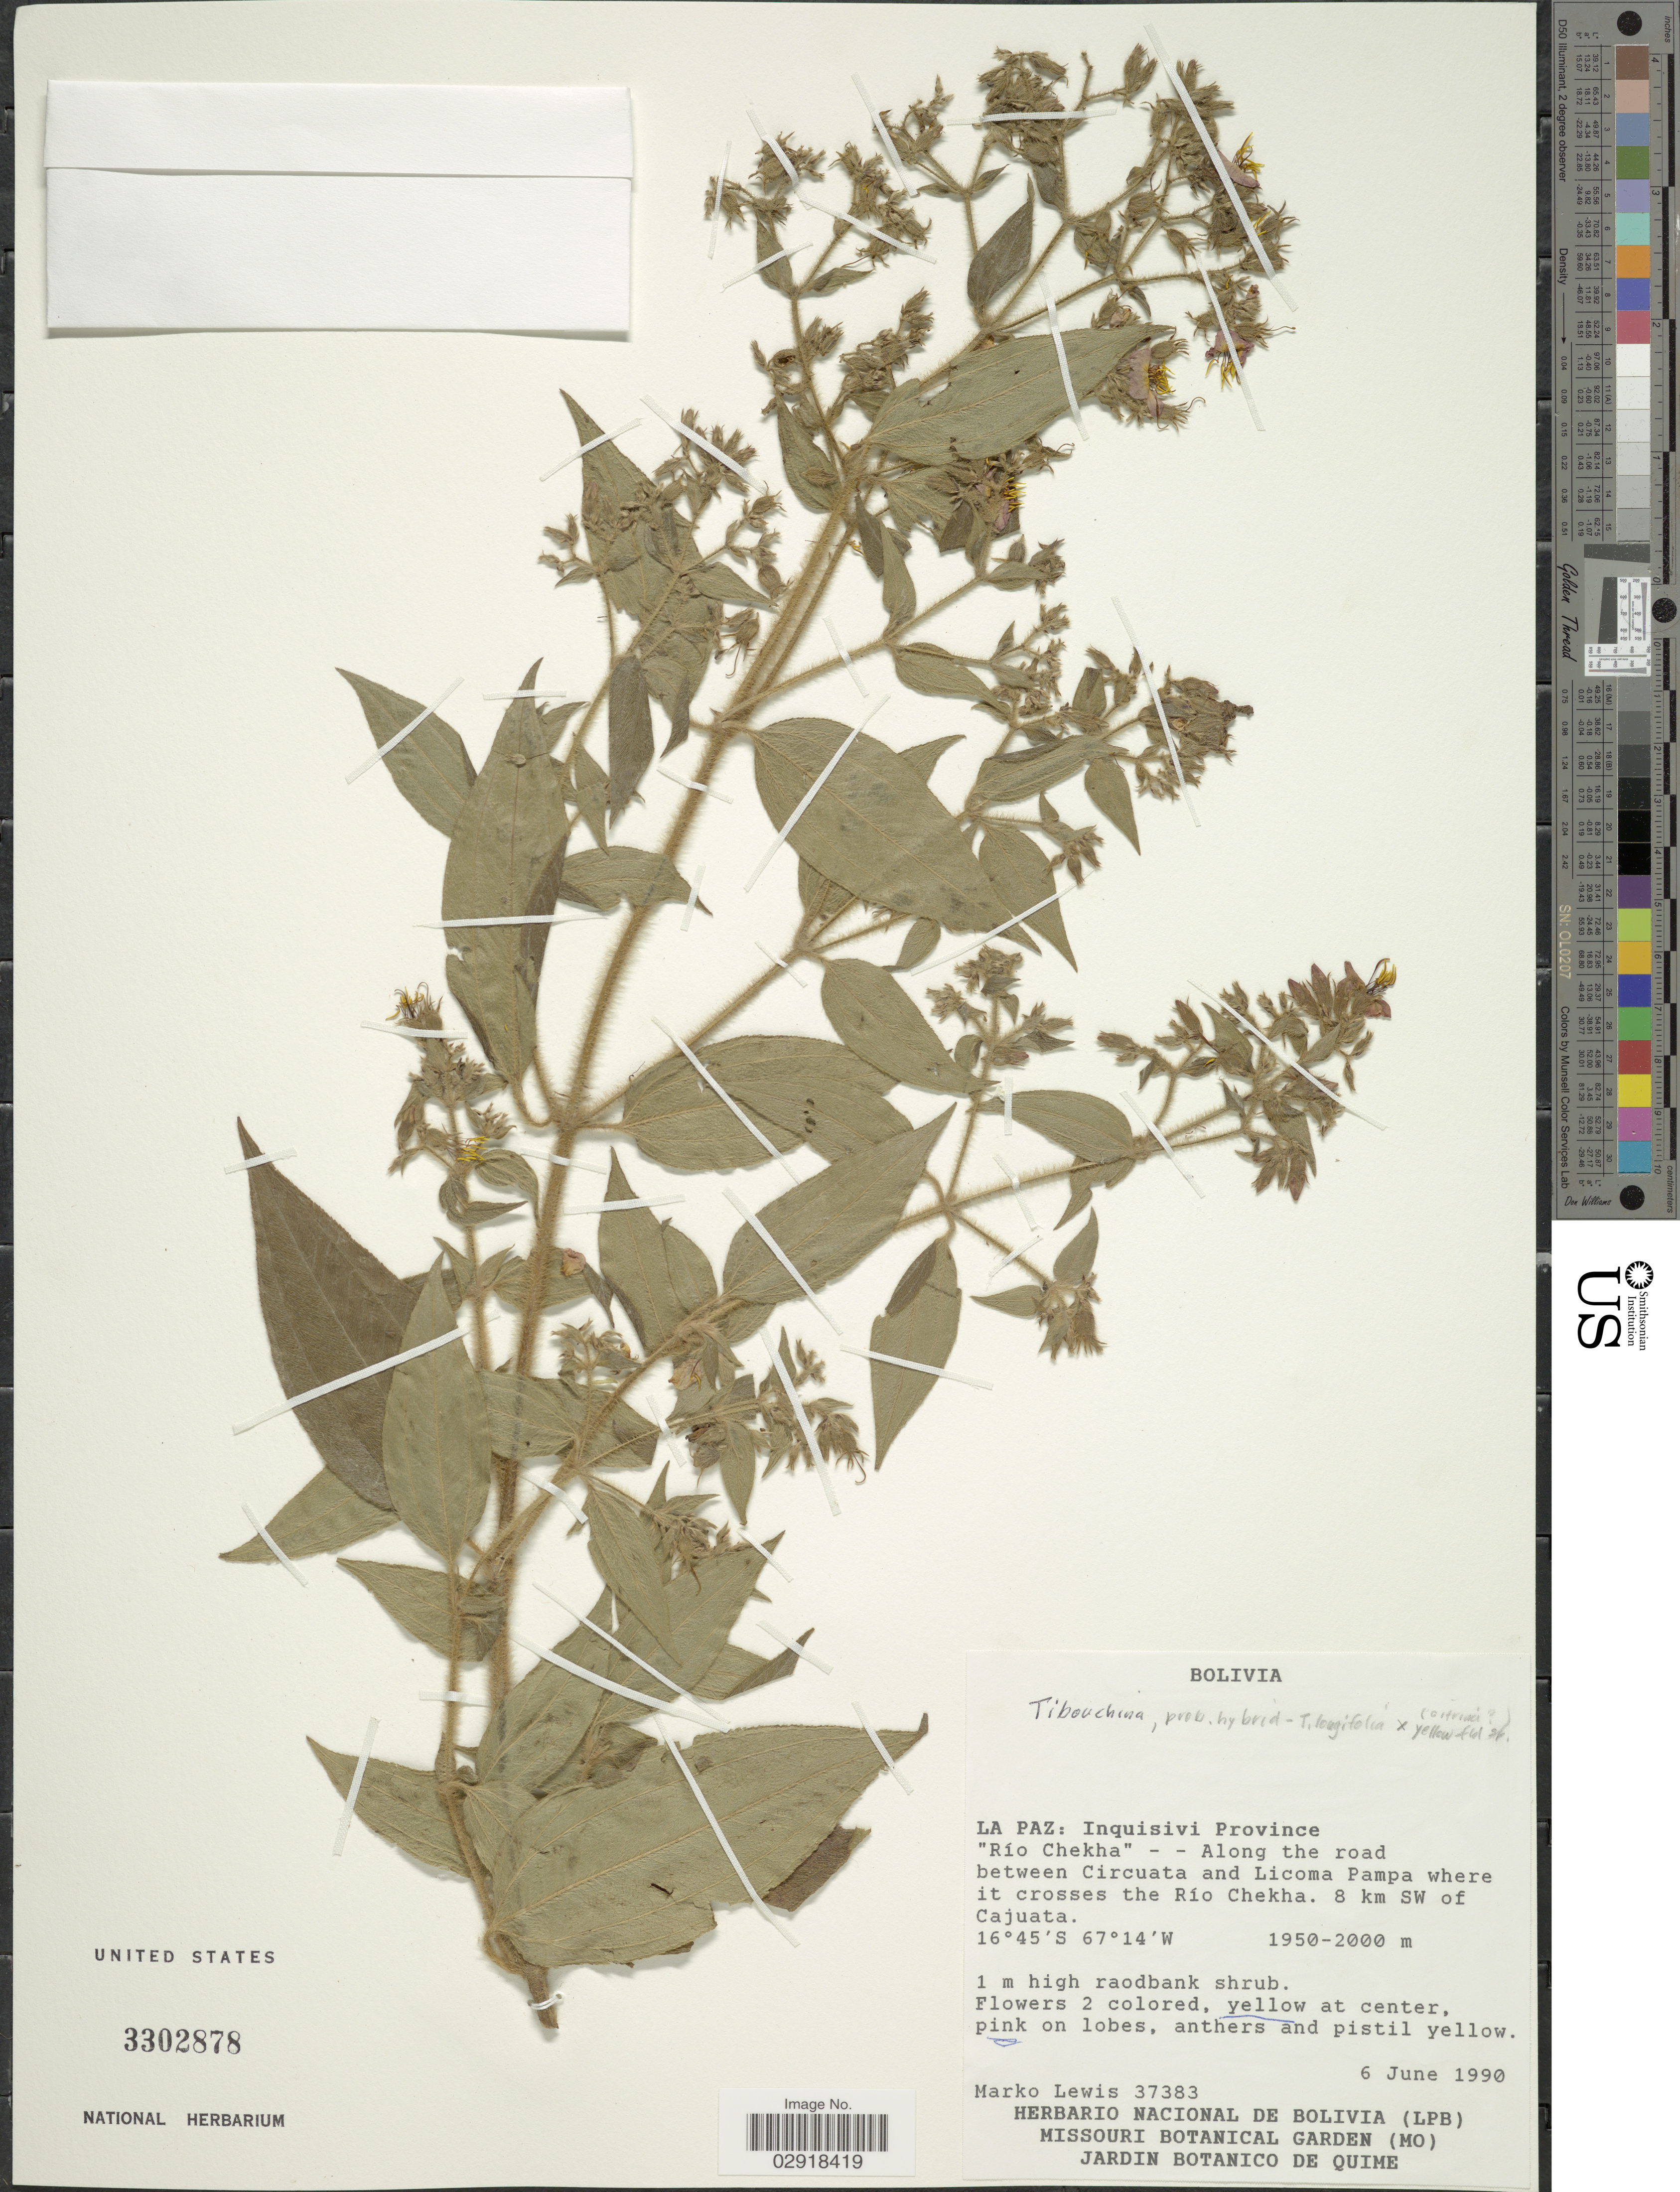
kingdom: Plantae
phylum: Tracheophyta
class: Magnoliopsida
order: Myrtales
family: Melastomataceae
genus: Chaetogastra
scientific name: Chaetogastra longifolia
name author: (Vahl) DC.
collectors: M. A. Lewis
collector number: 37383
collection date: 1990-06-06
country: Bolivia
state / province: La Paz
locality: Inquisivi Province, "Río Chekha", along the road between Circuata and Licoma Pampa where it crosses the Río Chekha, 8 km SW of Cajuata.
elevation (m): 1950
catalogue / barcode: US 3302878